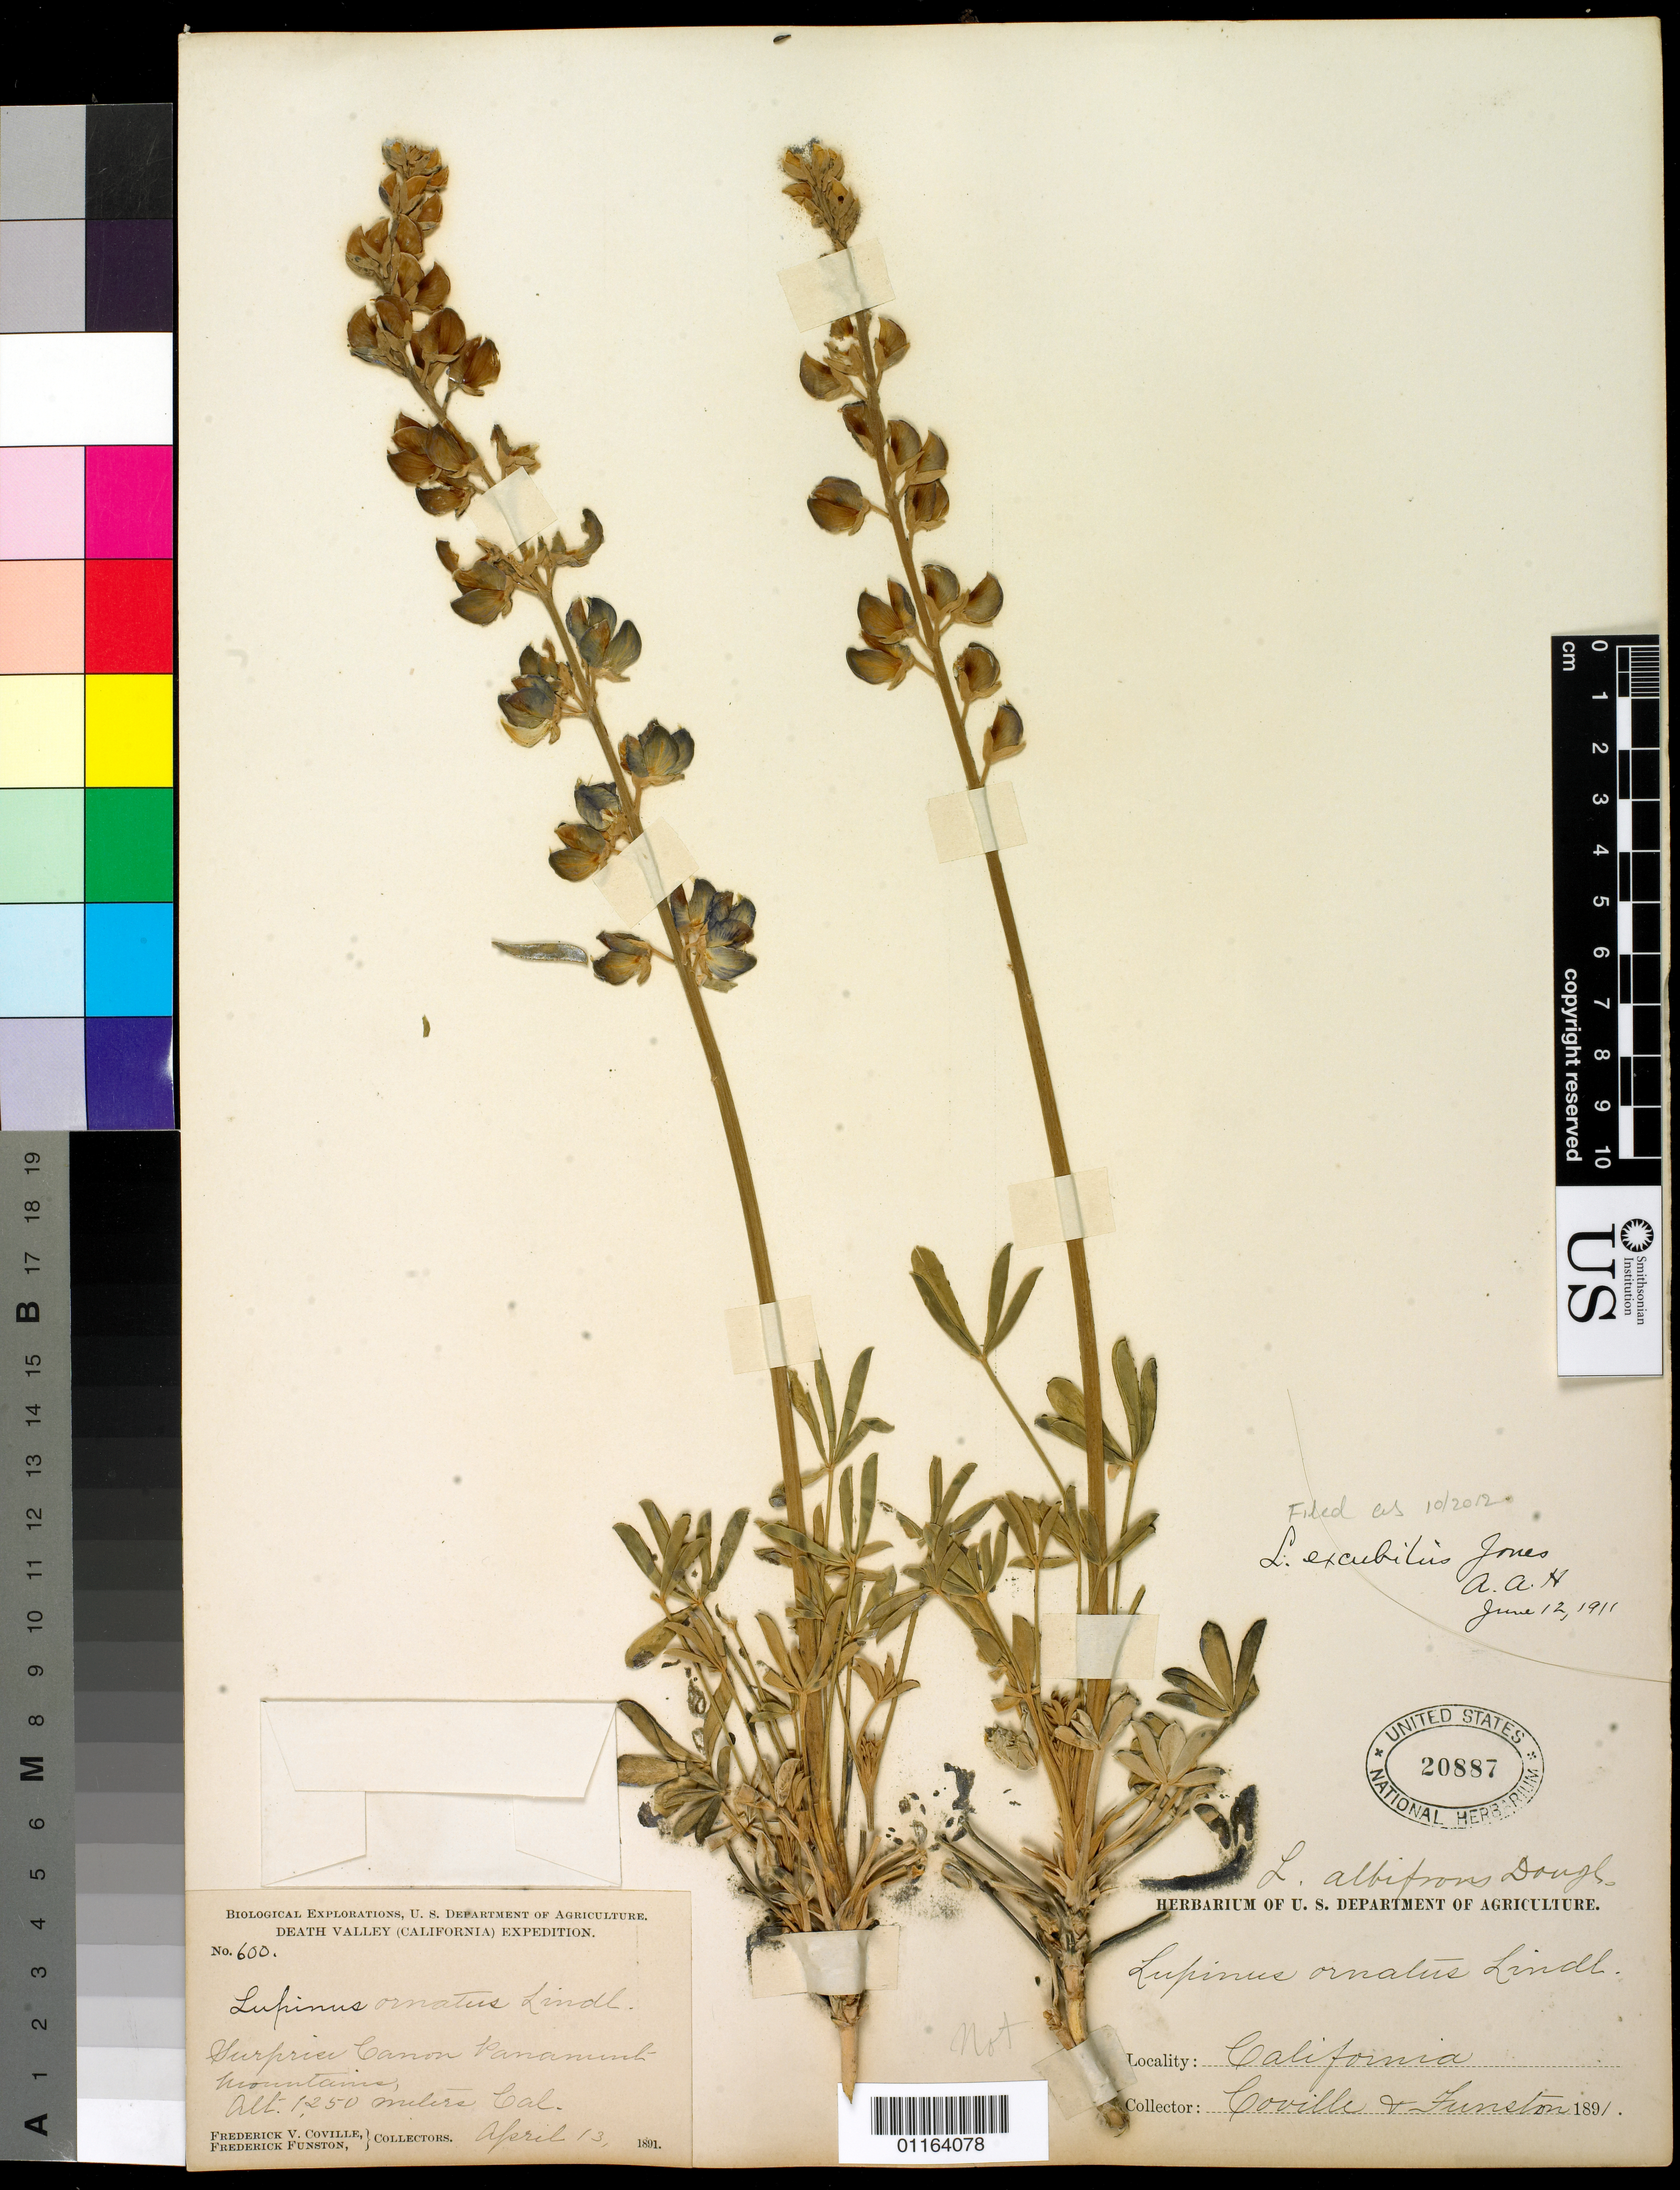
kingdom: Plantae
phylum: Tracheophyta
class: Magnoliopsida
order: Fabales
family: Fabaceae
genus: Lupinus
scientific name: Lupinus excubitus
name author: M.E. Jones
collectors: F. V. Coville & F. Funston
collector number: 600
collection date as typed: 13 Apr 1891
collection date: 1891-04-13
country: United States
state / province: California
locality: Panamint Mountains, Surprise Canyon.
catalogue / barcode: US 20887